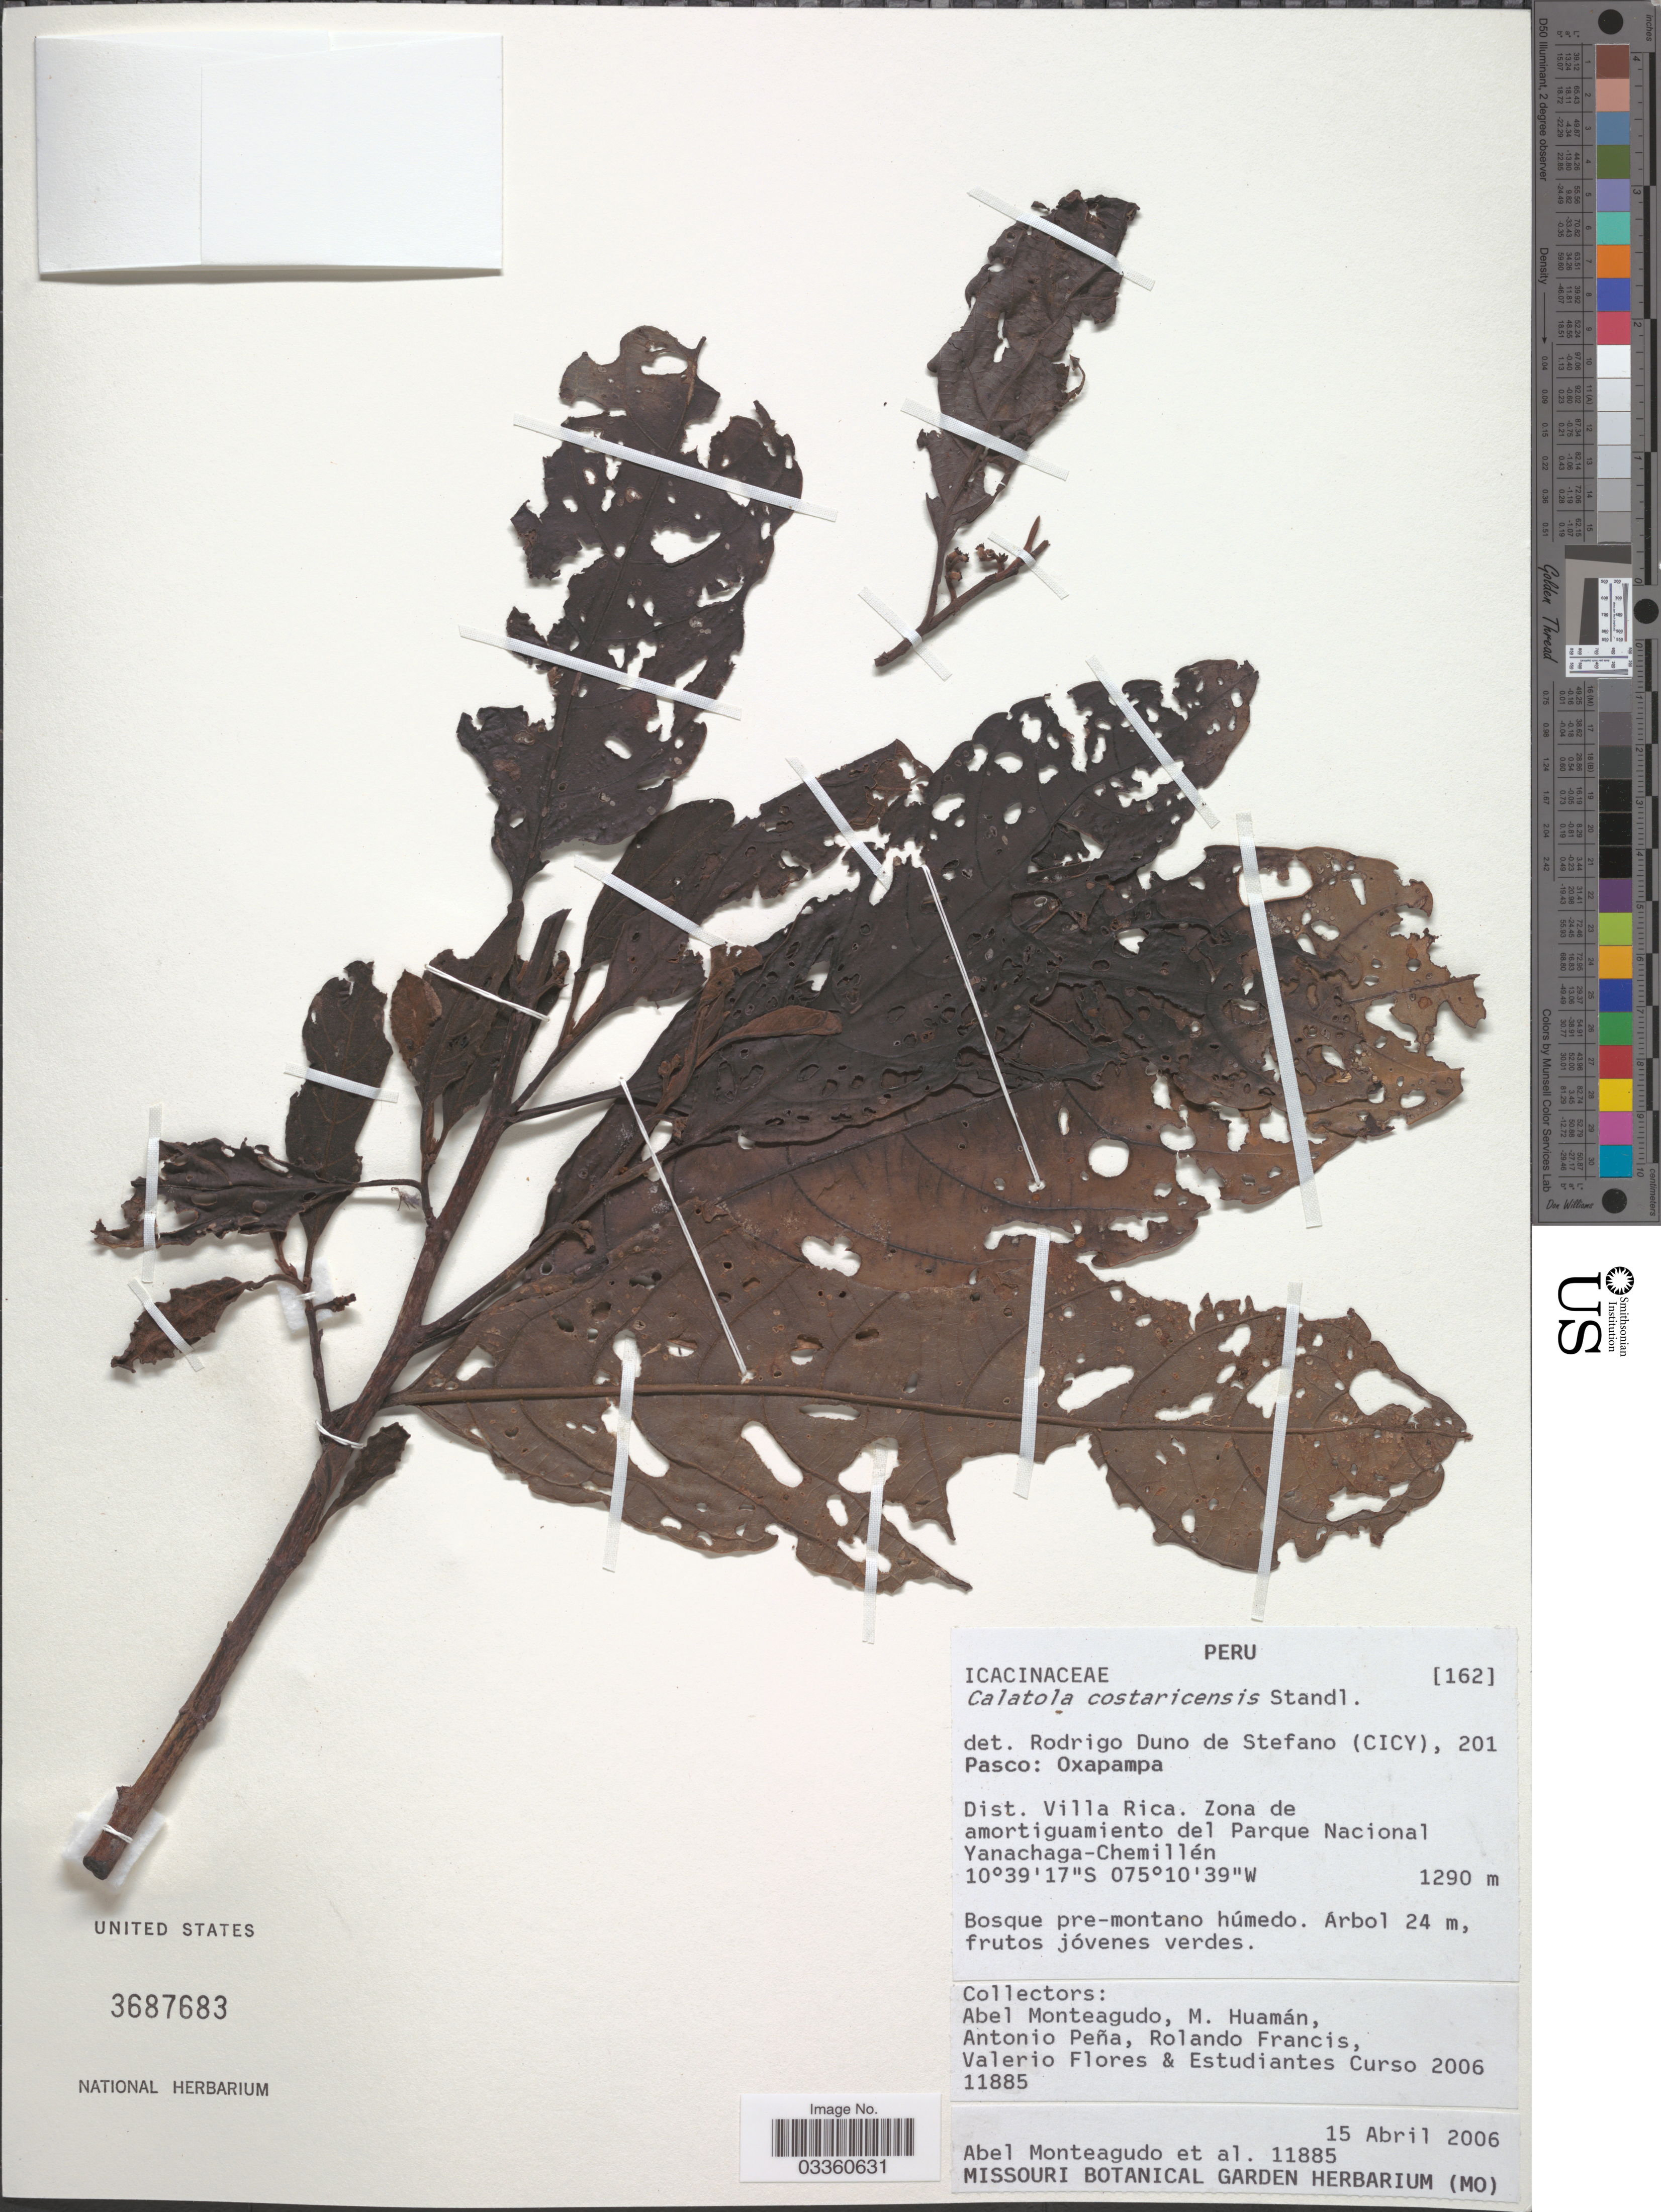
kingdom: Plantae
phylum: Tracheophyta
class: Magnoliopsida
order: Metteniusales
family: Metteniusaceae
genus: Calatola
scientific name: Calatola costaricensis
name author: Standl.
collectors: A. Monteagudo, M. Huamán, A. Pena, R. Francis & et al.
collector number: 11885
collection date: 2006-04-15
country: Peru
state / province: Pasco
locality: Oxapampa, Dist. Villa Rica. Zona de amortiguamiento del Parque Nacional Yanachaga-Chemillén.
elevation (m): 1290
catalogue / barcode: US 3687683